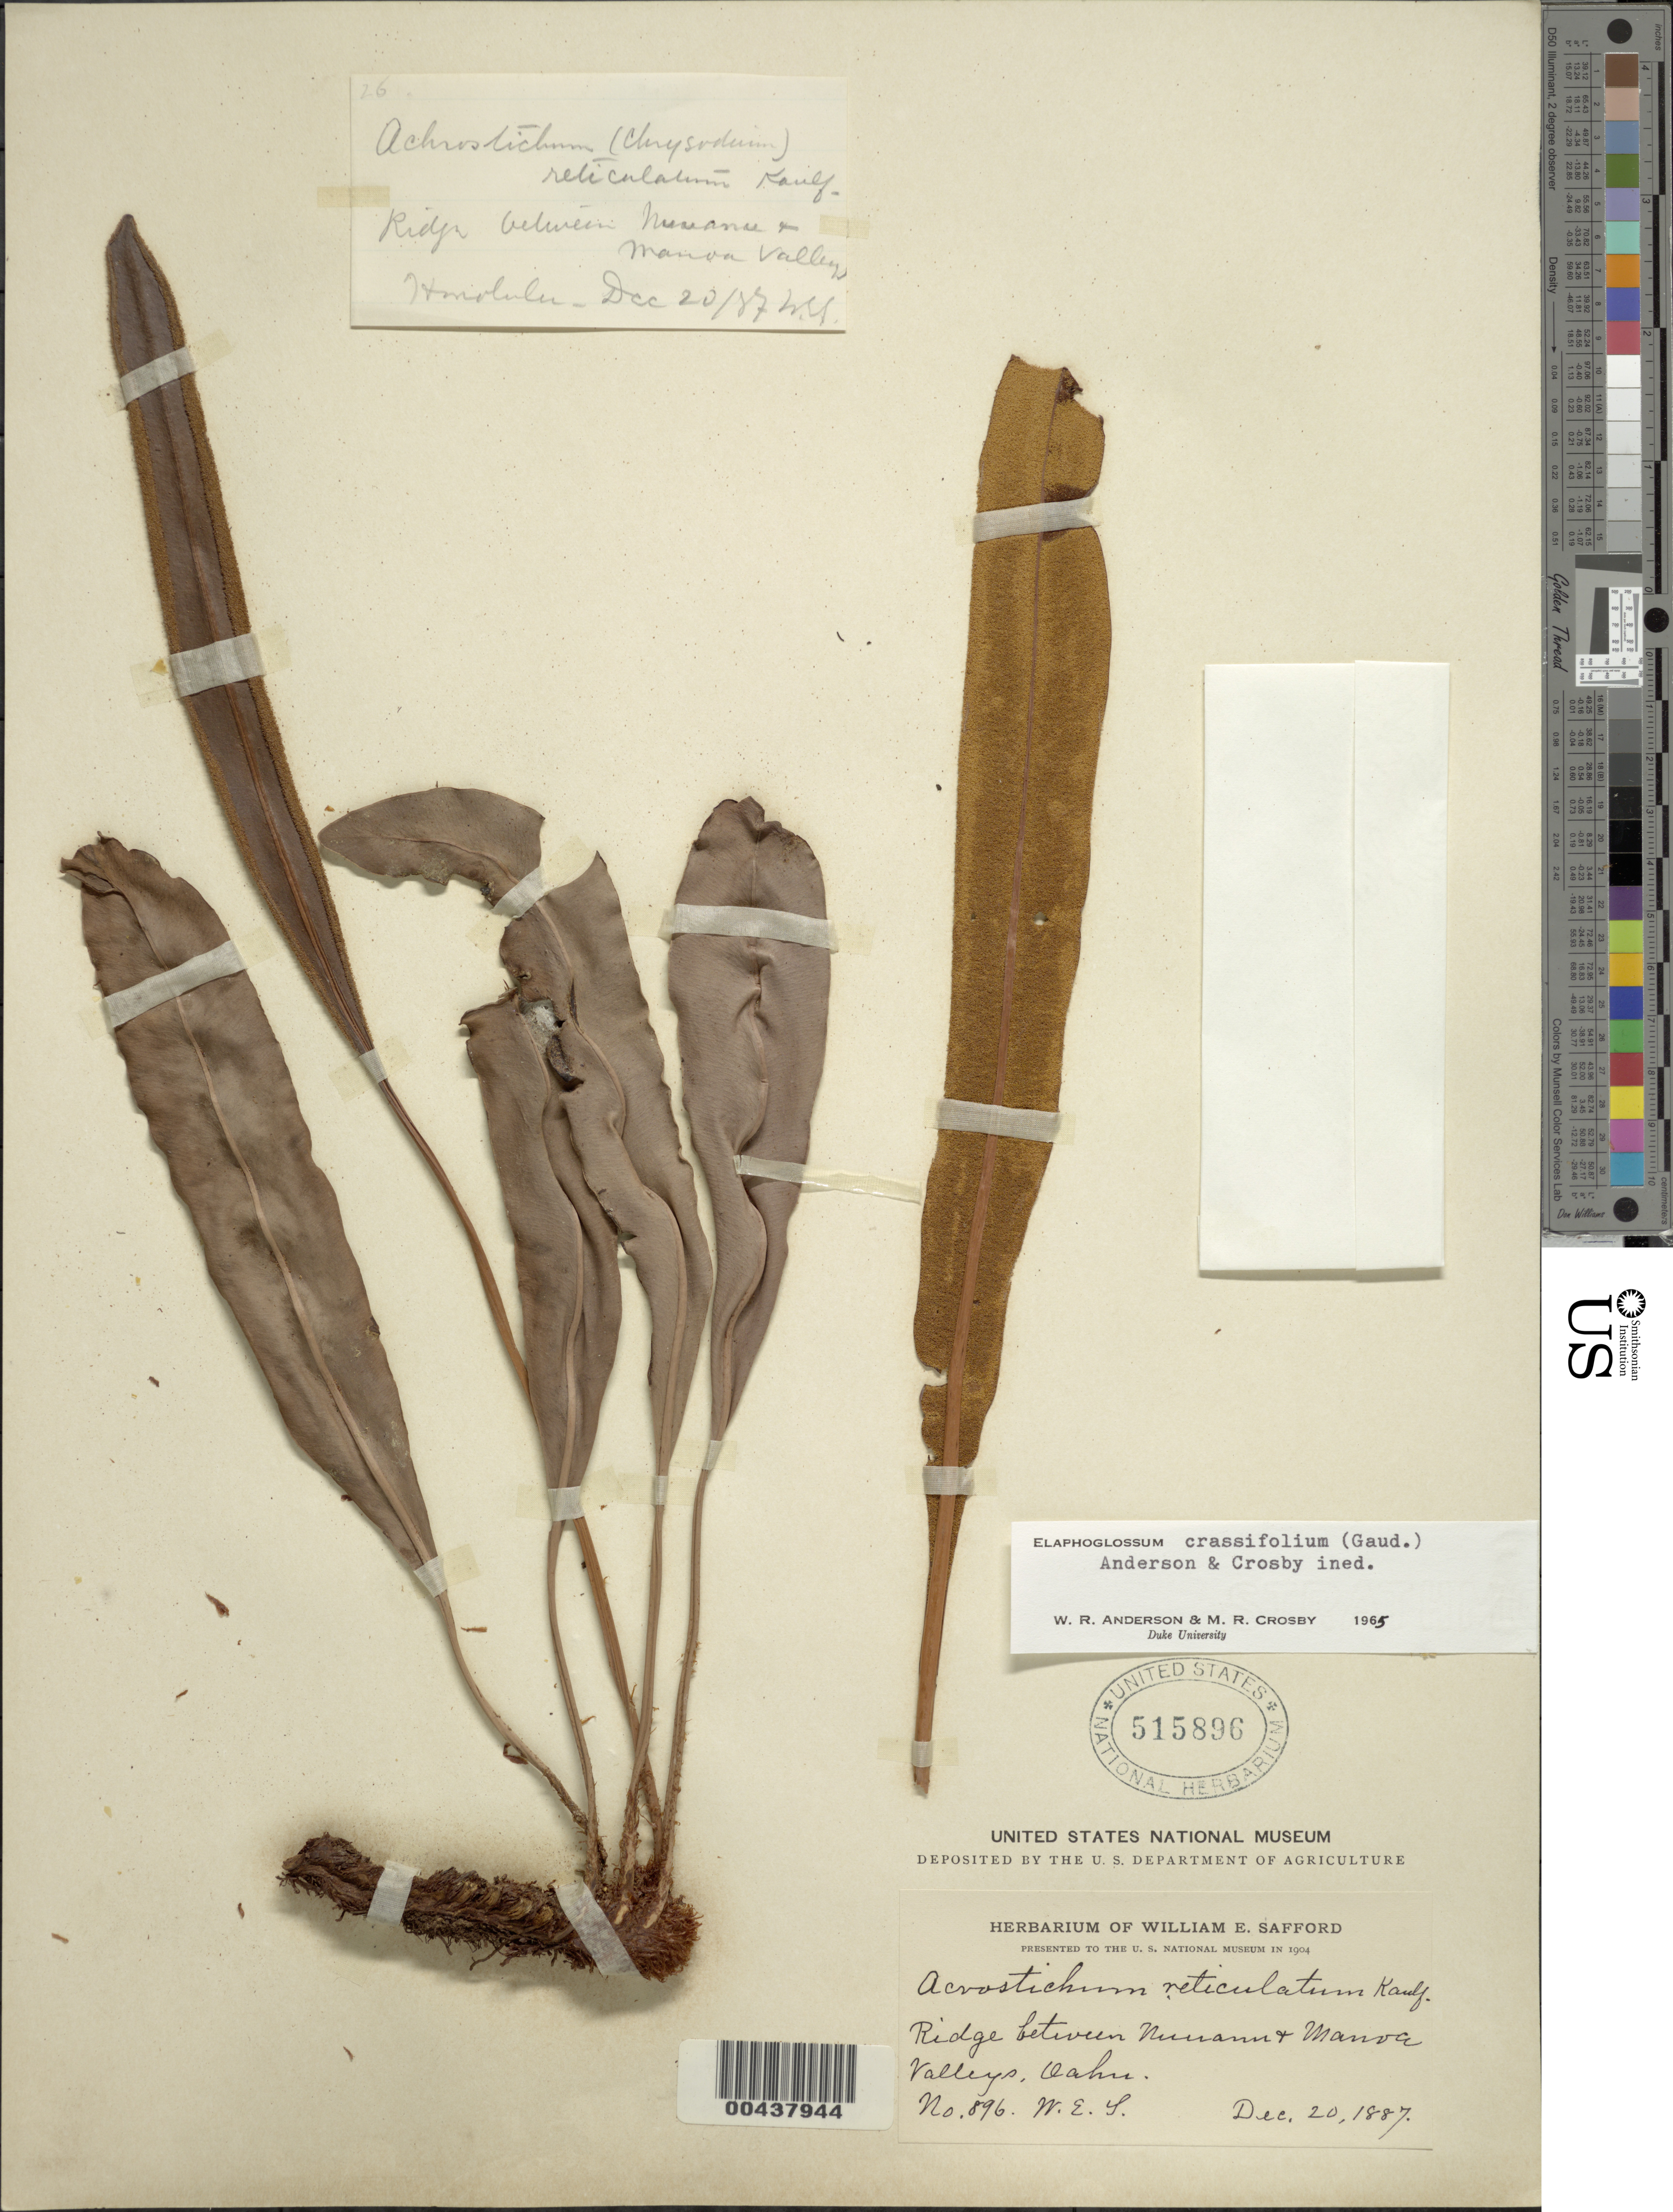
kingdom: Plantae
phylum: Tracheophyta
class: Polypodiopsida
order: Polypodiales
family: Dryopteridaceae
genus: Elaphoglossum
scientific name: Elaphoglossum crassifolium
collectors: W. E. Safford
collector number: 896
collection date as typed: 20 Dec 1887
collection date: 1887-12-20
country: United States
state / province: Hawaii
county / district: Honolulu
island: Oahu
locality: Ridge between Nuuanu & Manoa Valleys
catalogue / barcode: US 515896